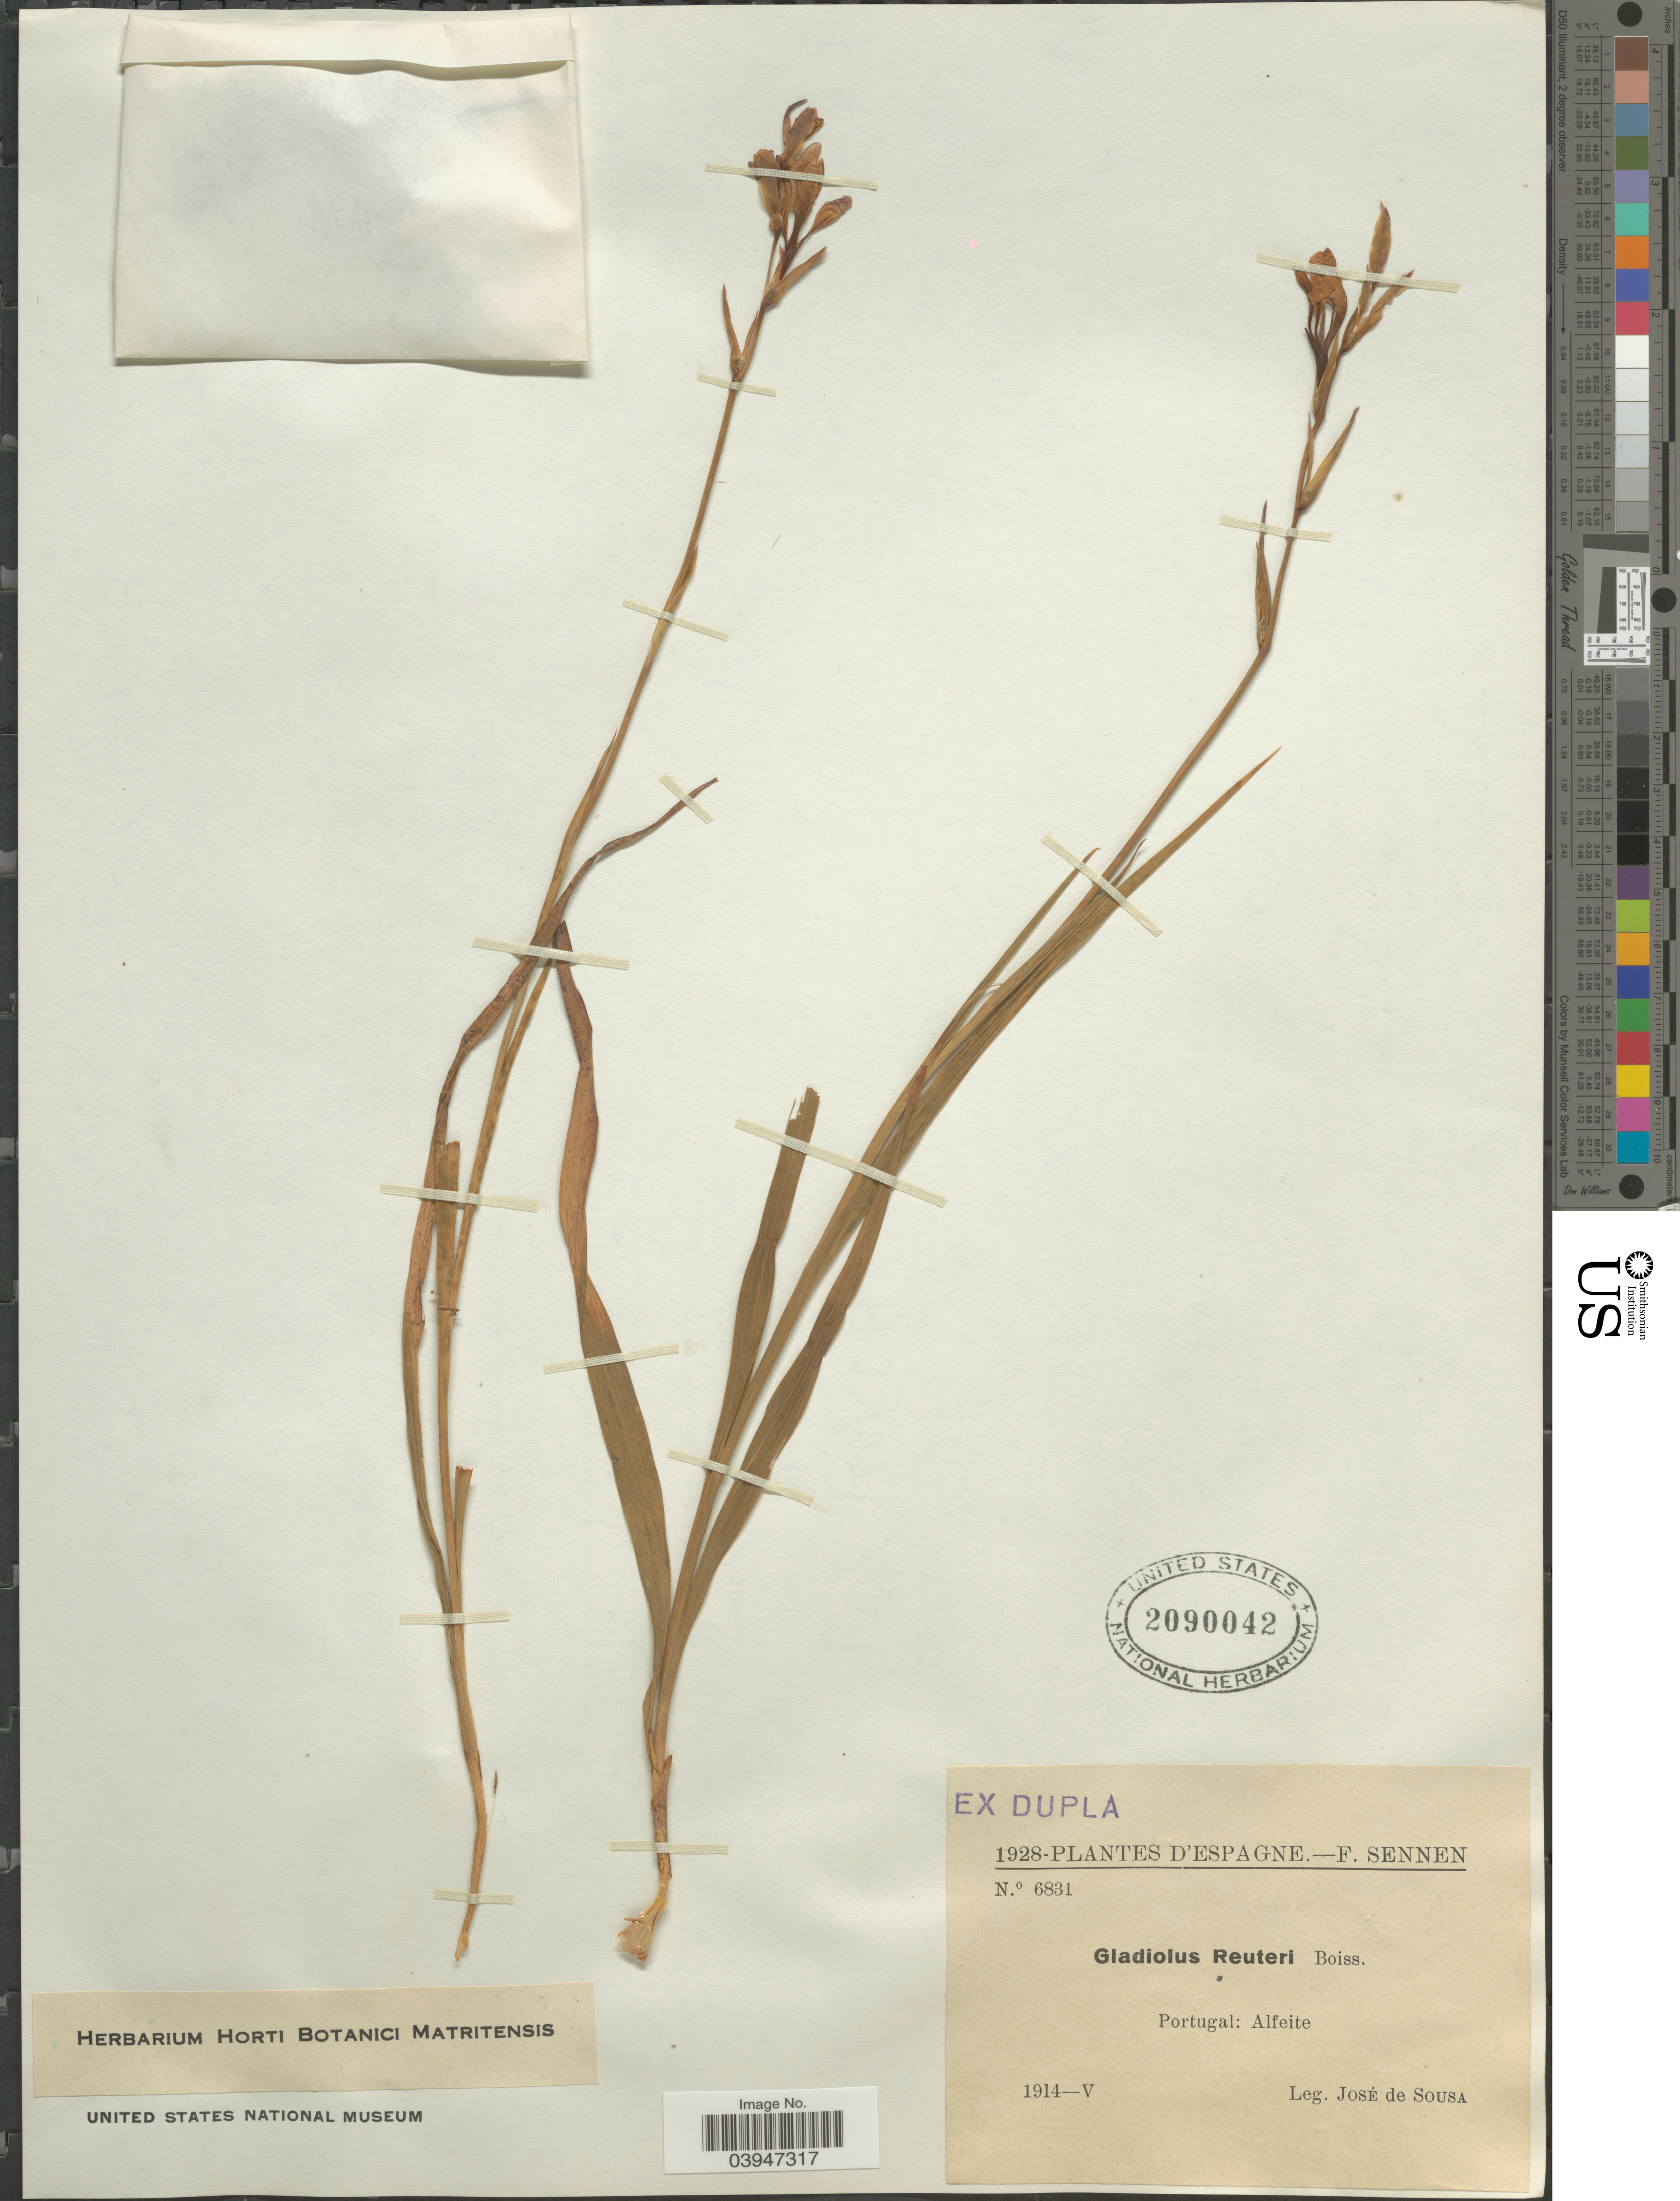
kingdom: Plantae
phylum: Tracheophyta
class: Liliopsida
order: Asparagales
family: Iridaceae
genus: Gladiolus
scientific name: Gladiolus reuteri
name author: Boiss.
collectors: J. de Sousa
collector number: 6831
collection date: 1914-05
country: Portugal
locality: Alfeite.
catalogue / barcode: US 2090042